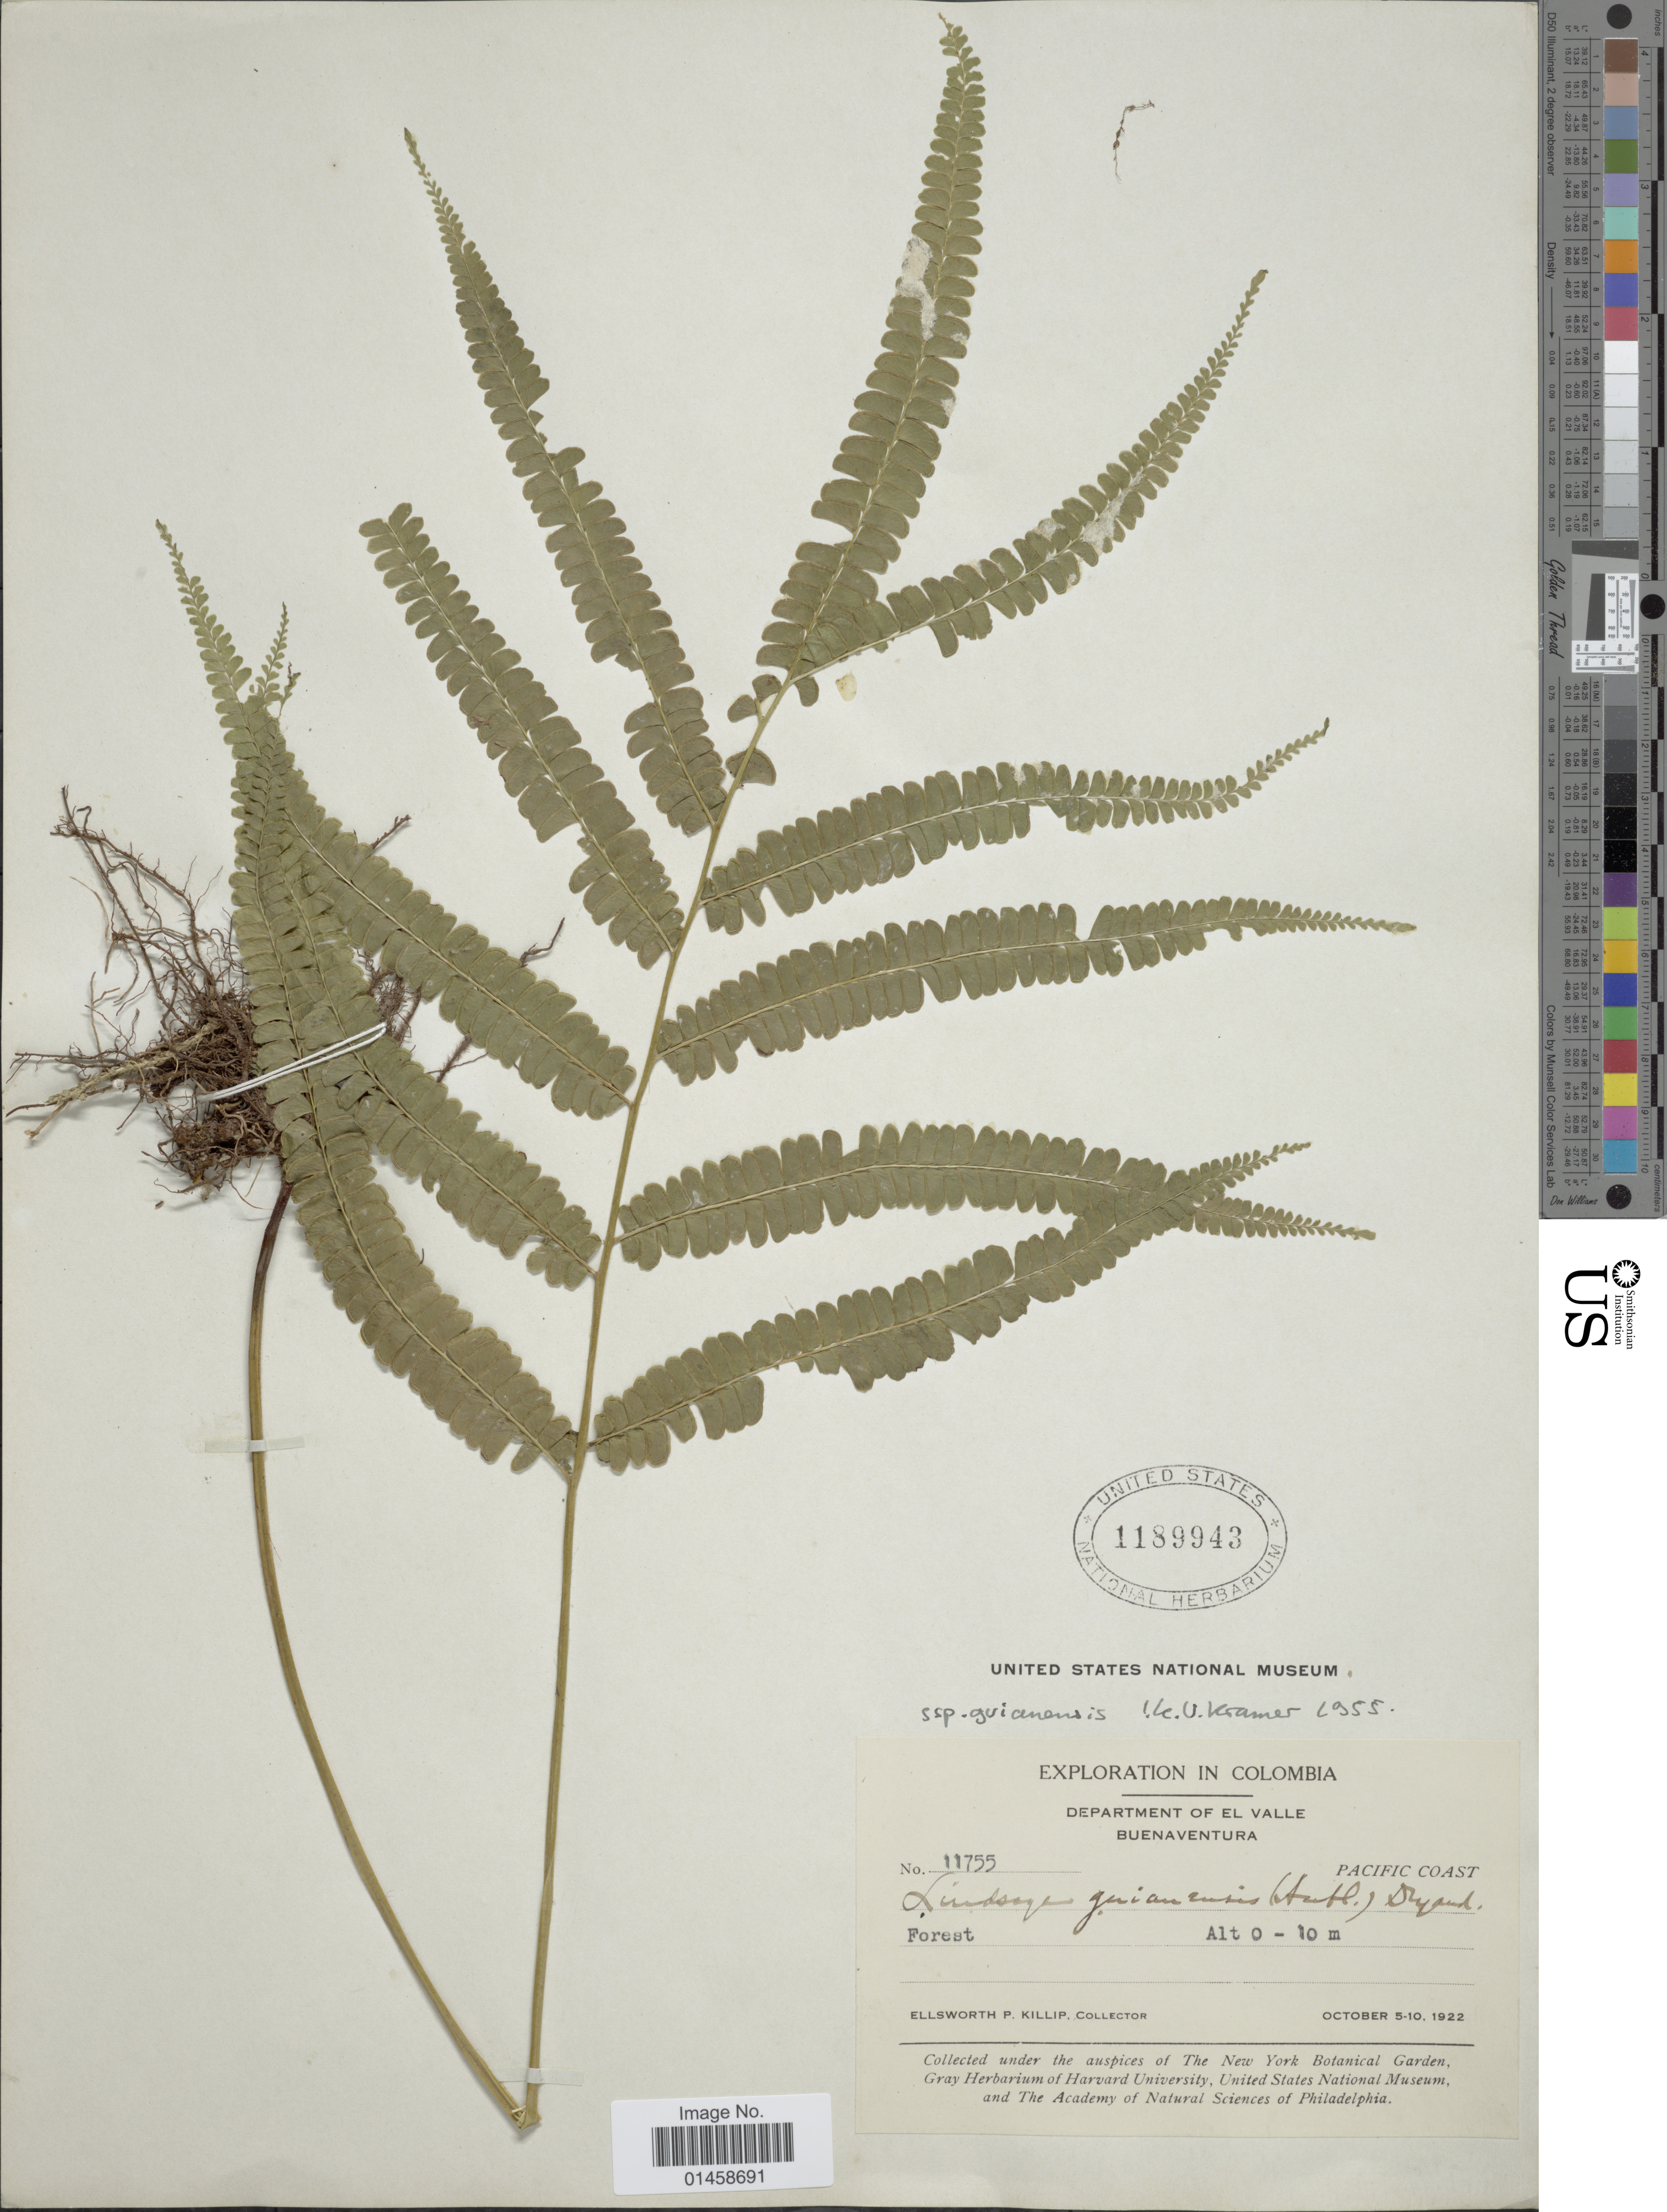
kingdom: Plantae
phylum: Tracheophyta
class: Polypodiopsida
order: Polypodiales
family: Lindsaeaceae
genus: Lindsaea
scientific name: Lindsaea guianensis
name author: (Aubl.) Dryand.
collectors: E. P. Killip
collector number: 11755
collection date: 1922-10-05/1922-10-10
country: Colombia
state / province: Valle del Cauca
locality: Department of El Valle, Buenaventura, Pacific Coast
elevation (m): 0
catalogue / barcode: US 1189943